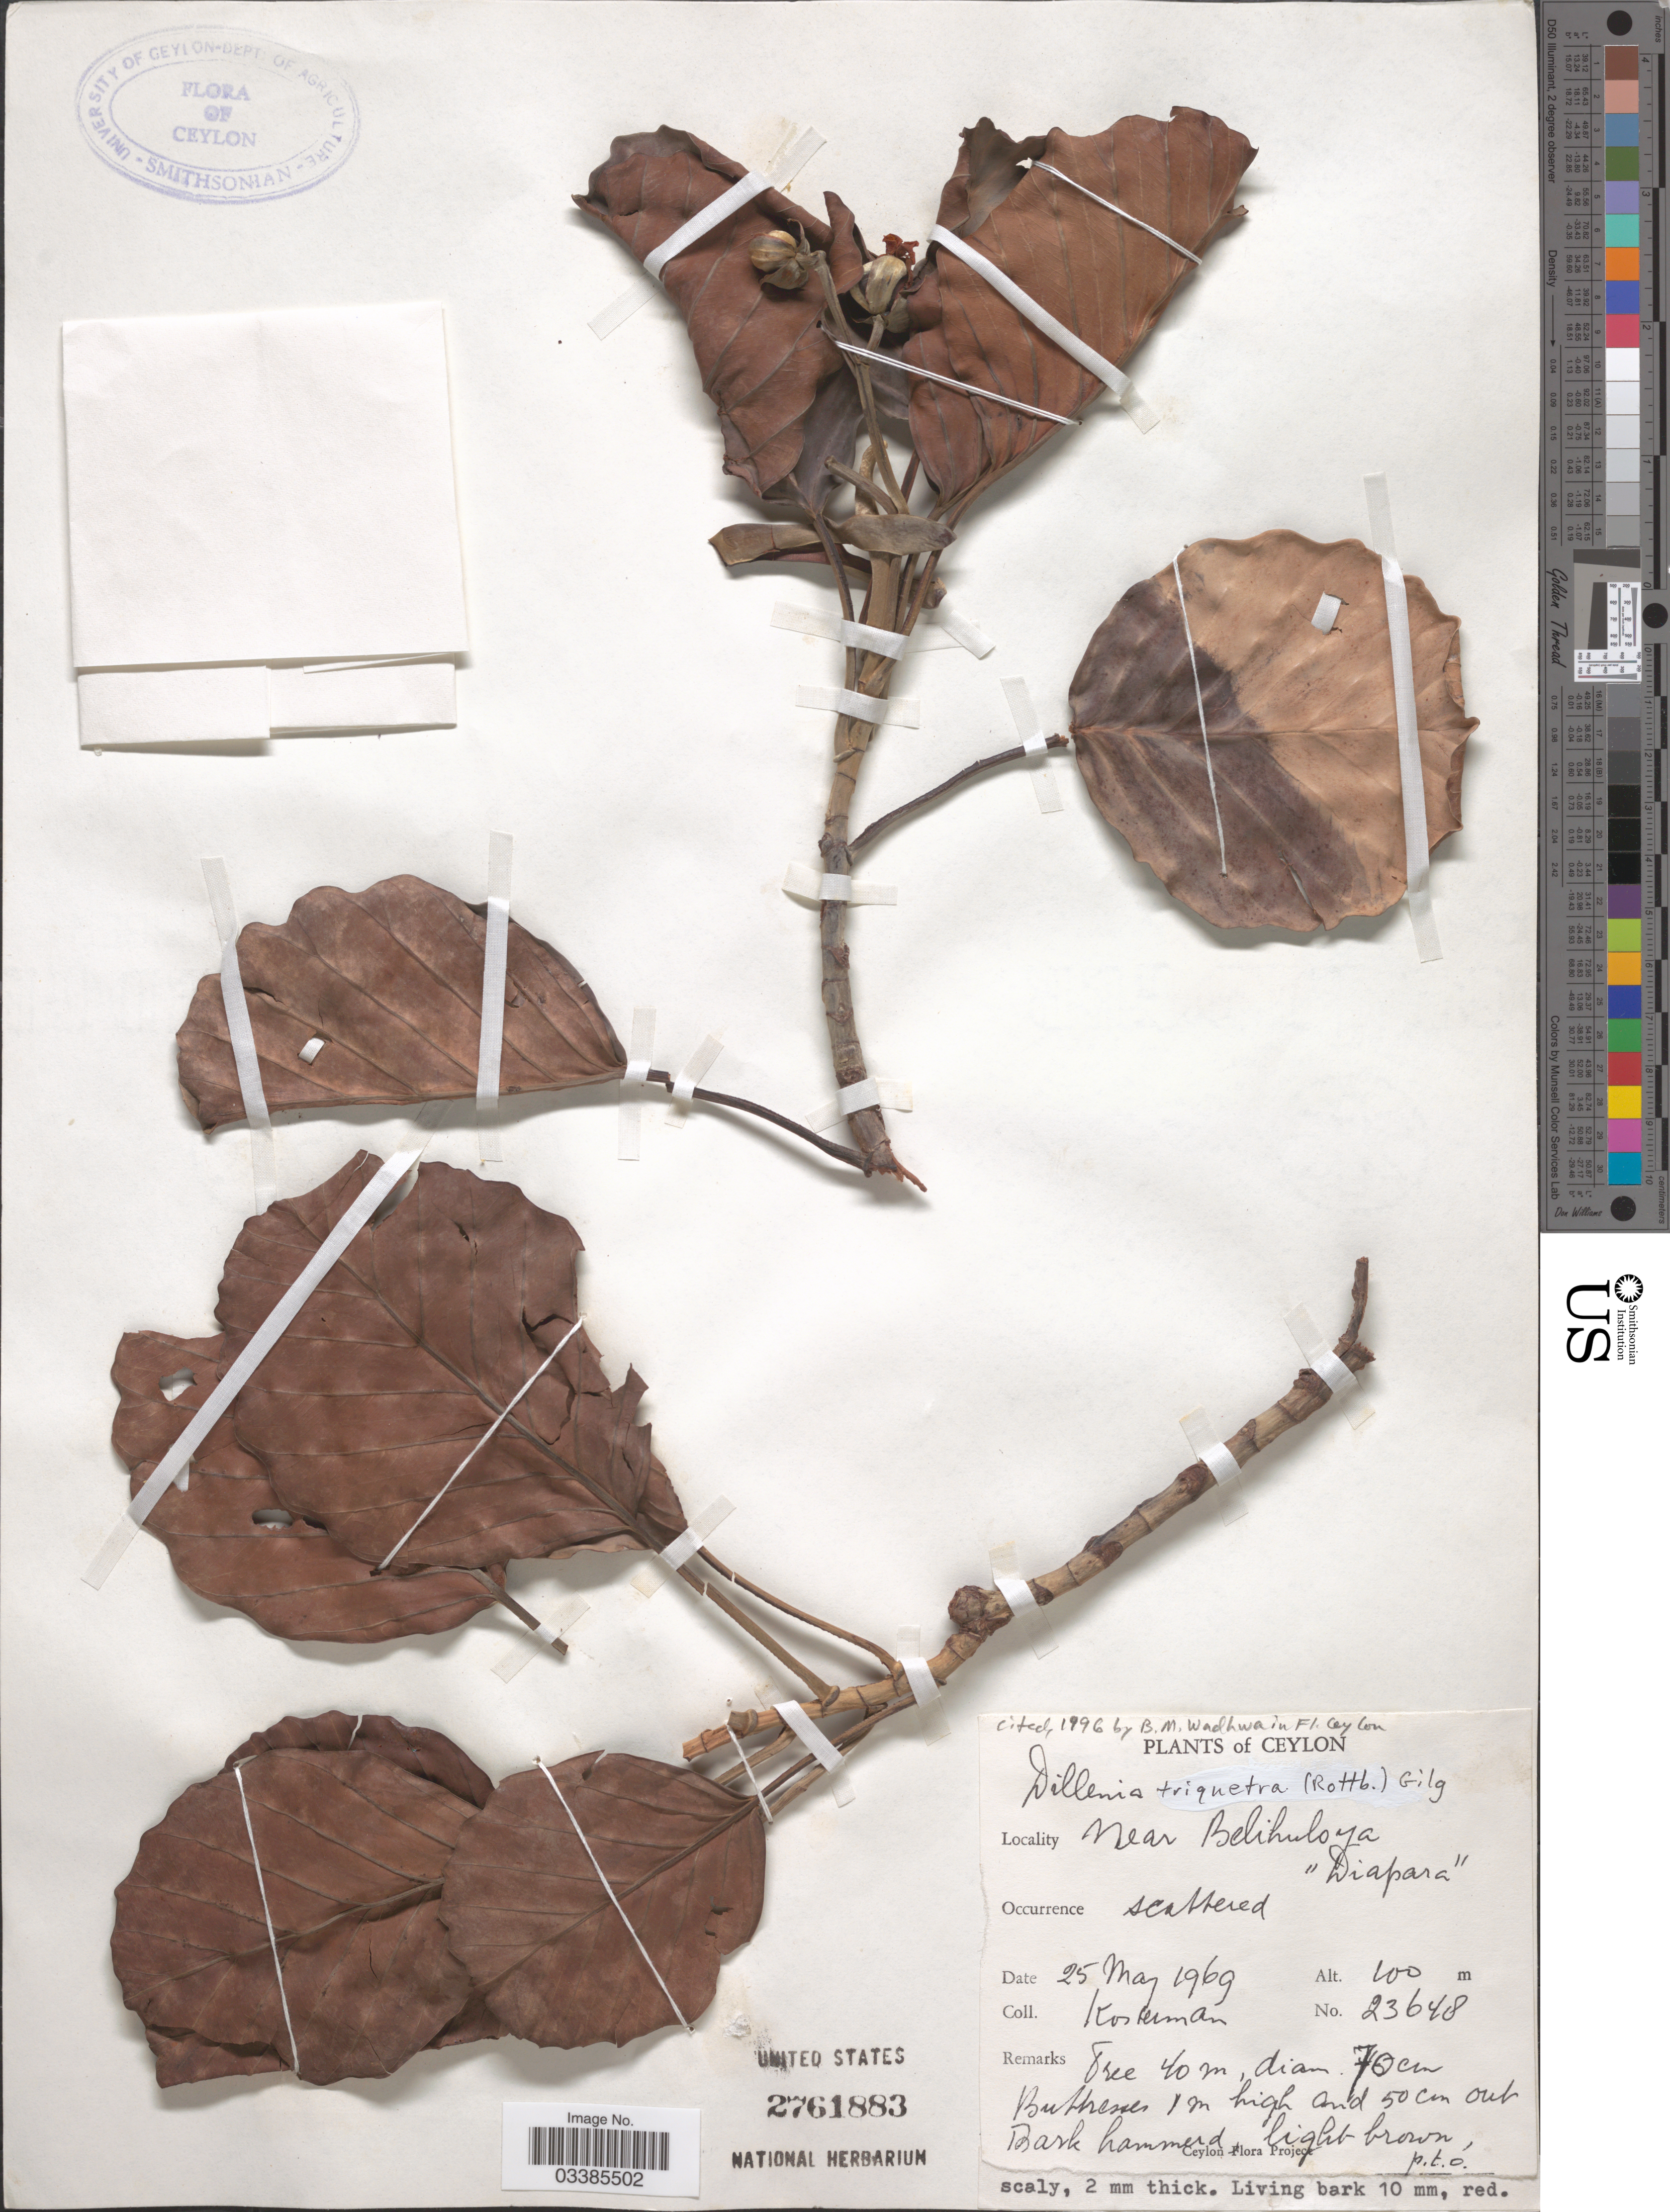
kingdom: Plantae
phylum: Tracheophyta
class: Magnoliopsida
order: Dilleniales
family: Dilleniaceae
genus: Dillenia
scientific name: Dillenia triquetra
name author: (Rottb.) Gilg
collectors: Kostermans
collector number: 23648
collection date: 1969-05-25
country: Sri Lanka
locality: Ceylon. Near Belihuloya "Diapara".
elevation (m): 100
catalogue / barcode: US 2761883